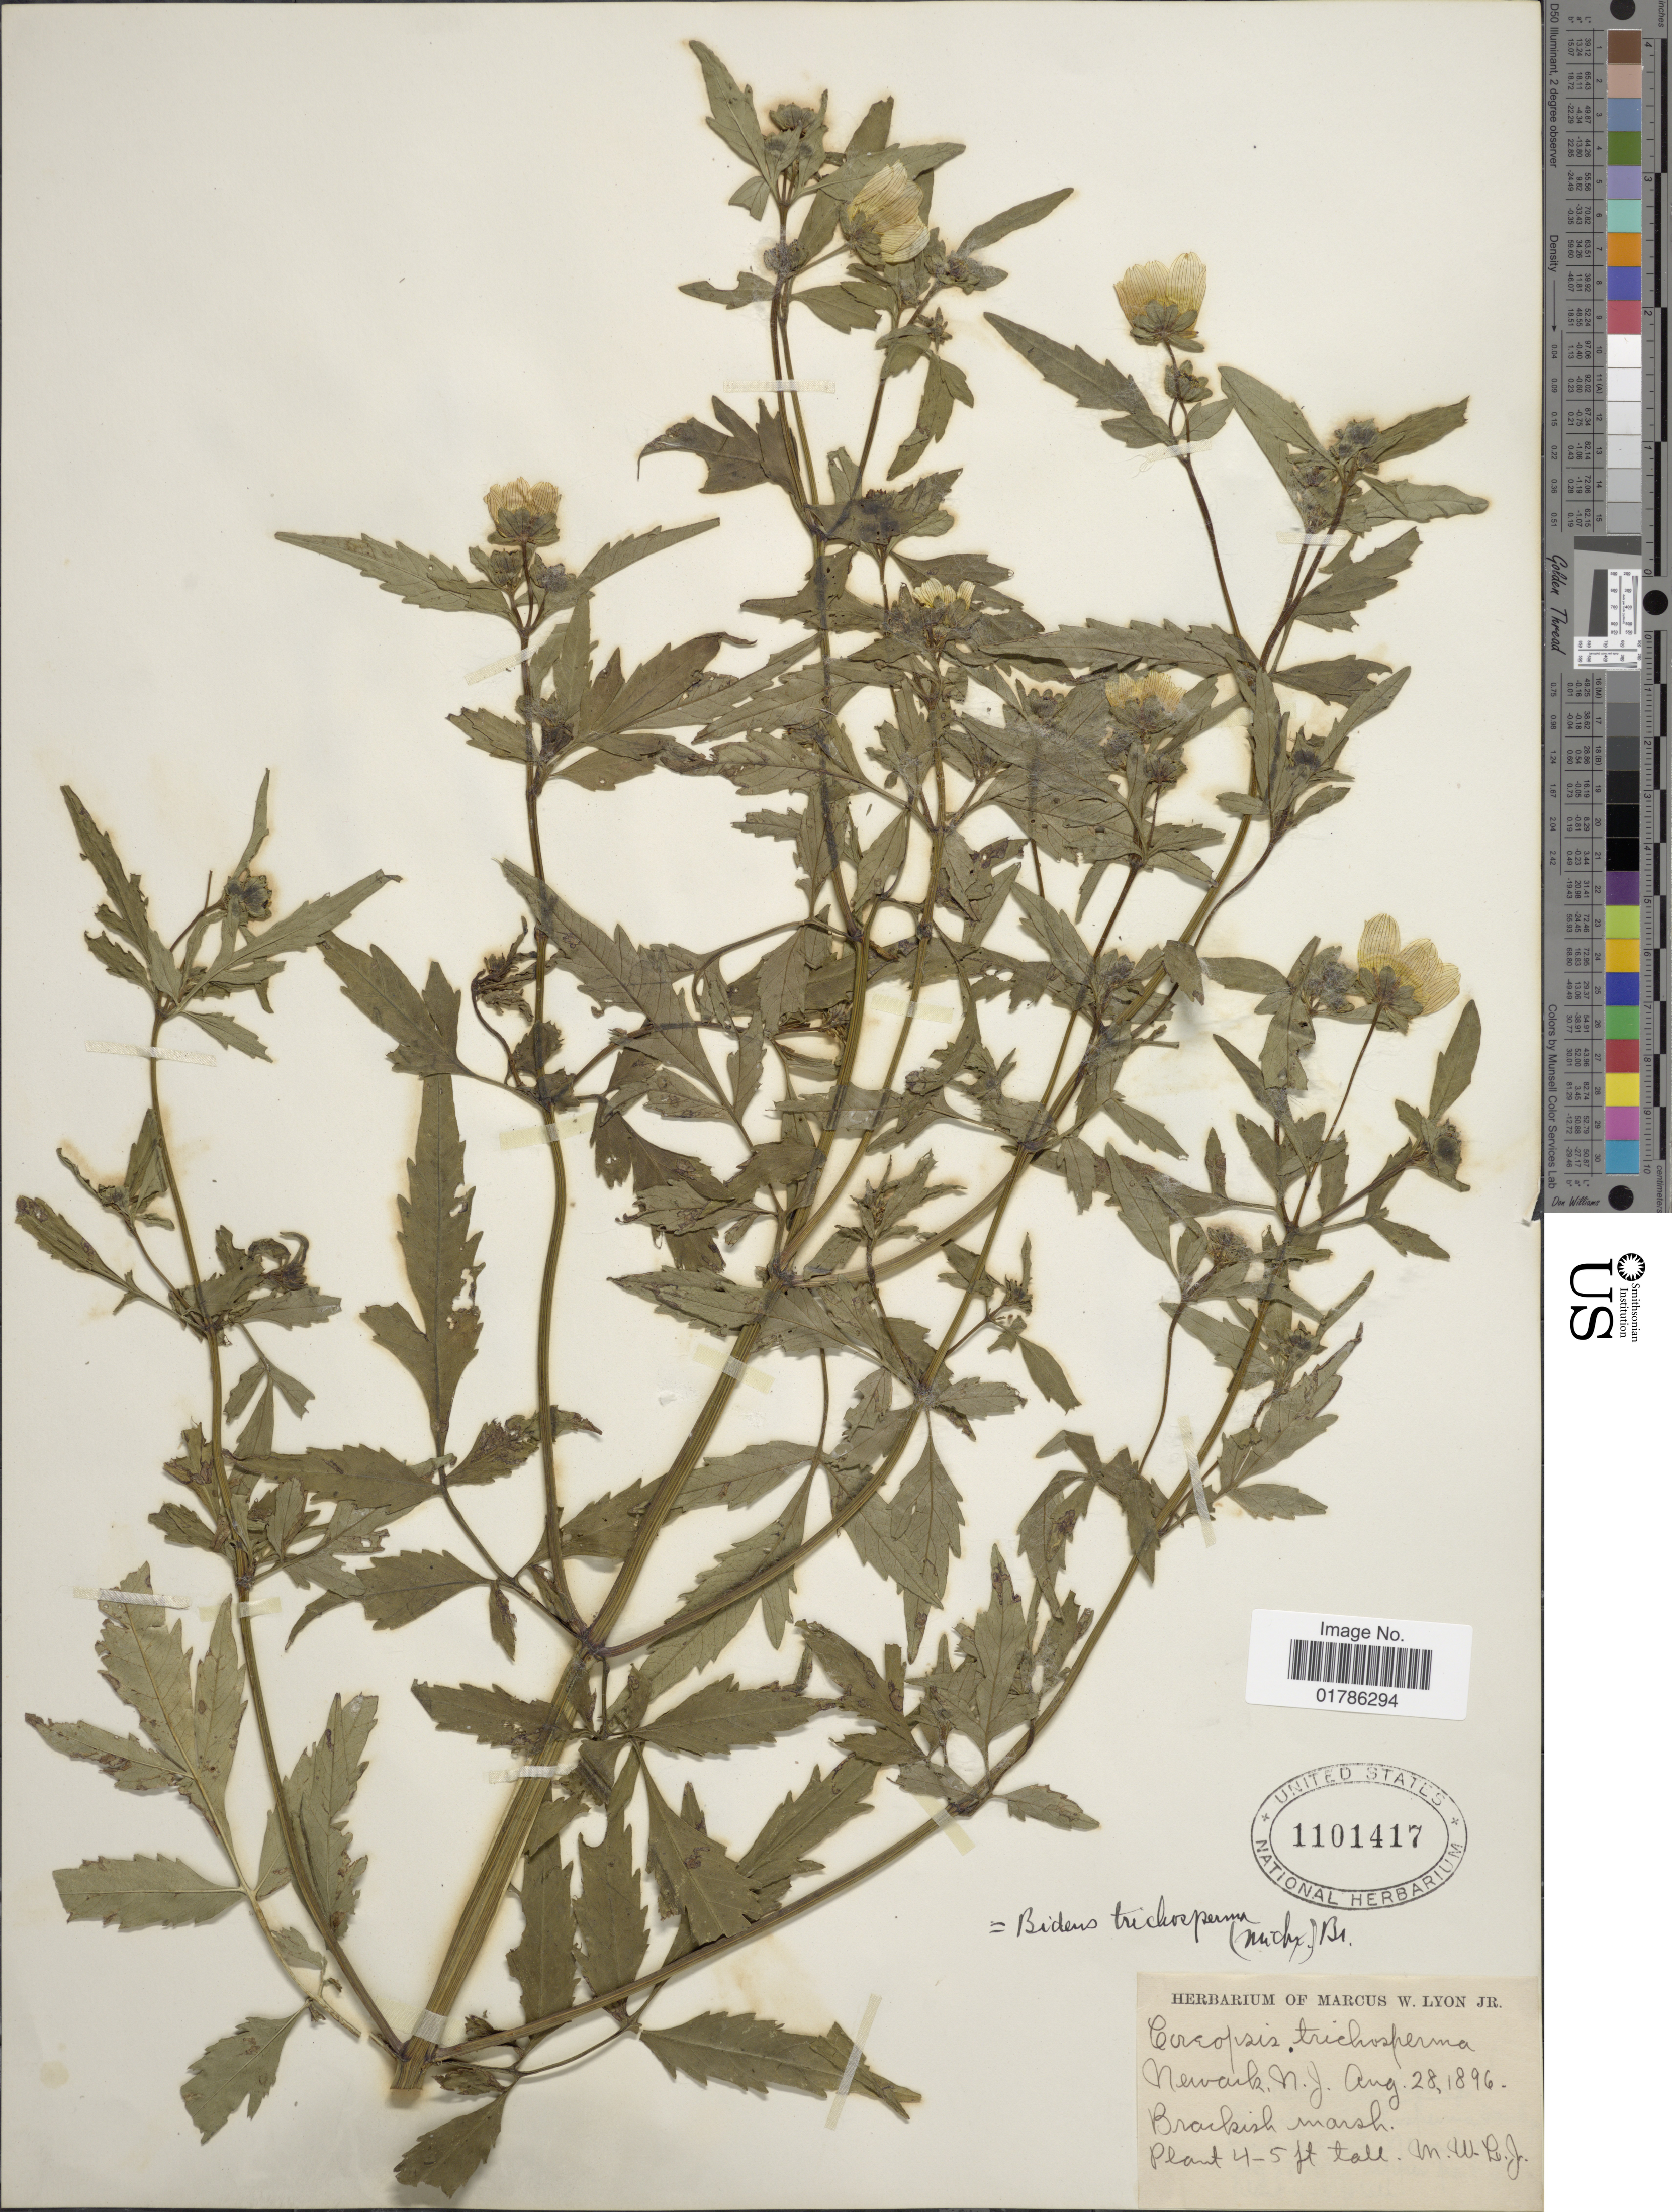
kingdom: Plantae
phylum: Tracheophyta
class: Magnoliopsida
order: Asterales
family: Asteraceae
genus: Bidens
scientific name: Bidens coronata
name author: (L.) Britton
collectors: M. W. Lyon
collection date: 1896-08-28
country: United States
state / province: New Jersey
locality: Newark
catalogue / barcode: US 1101417